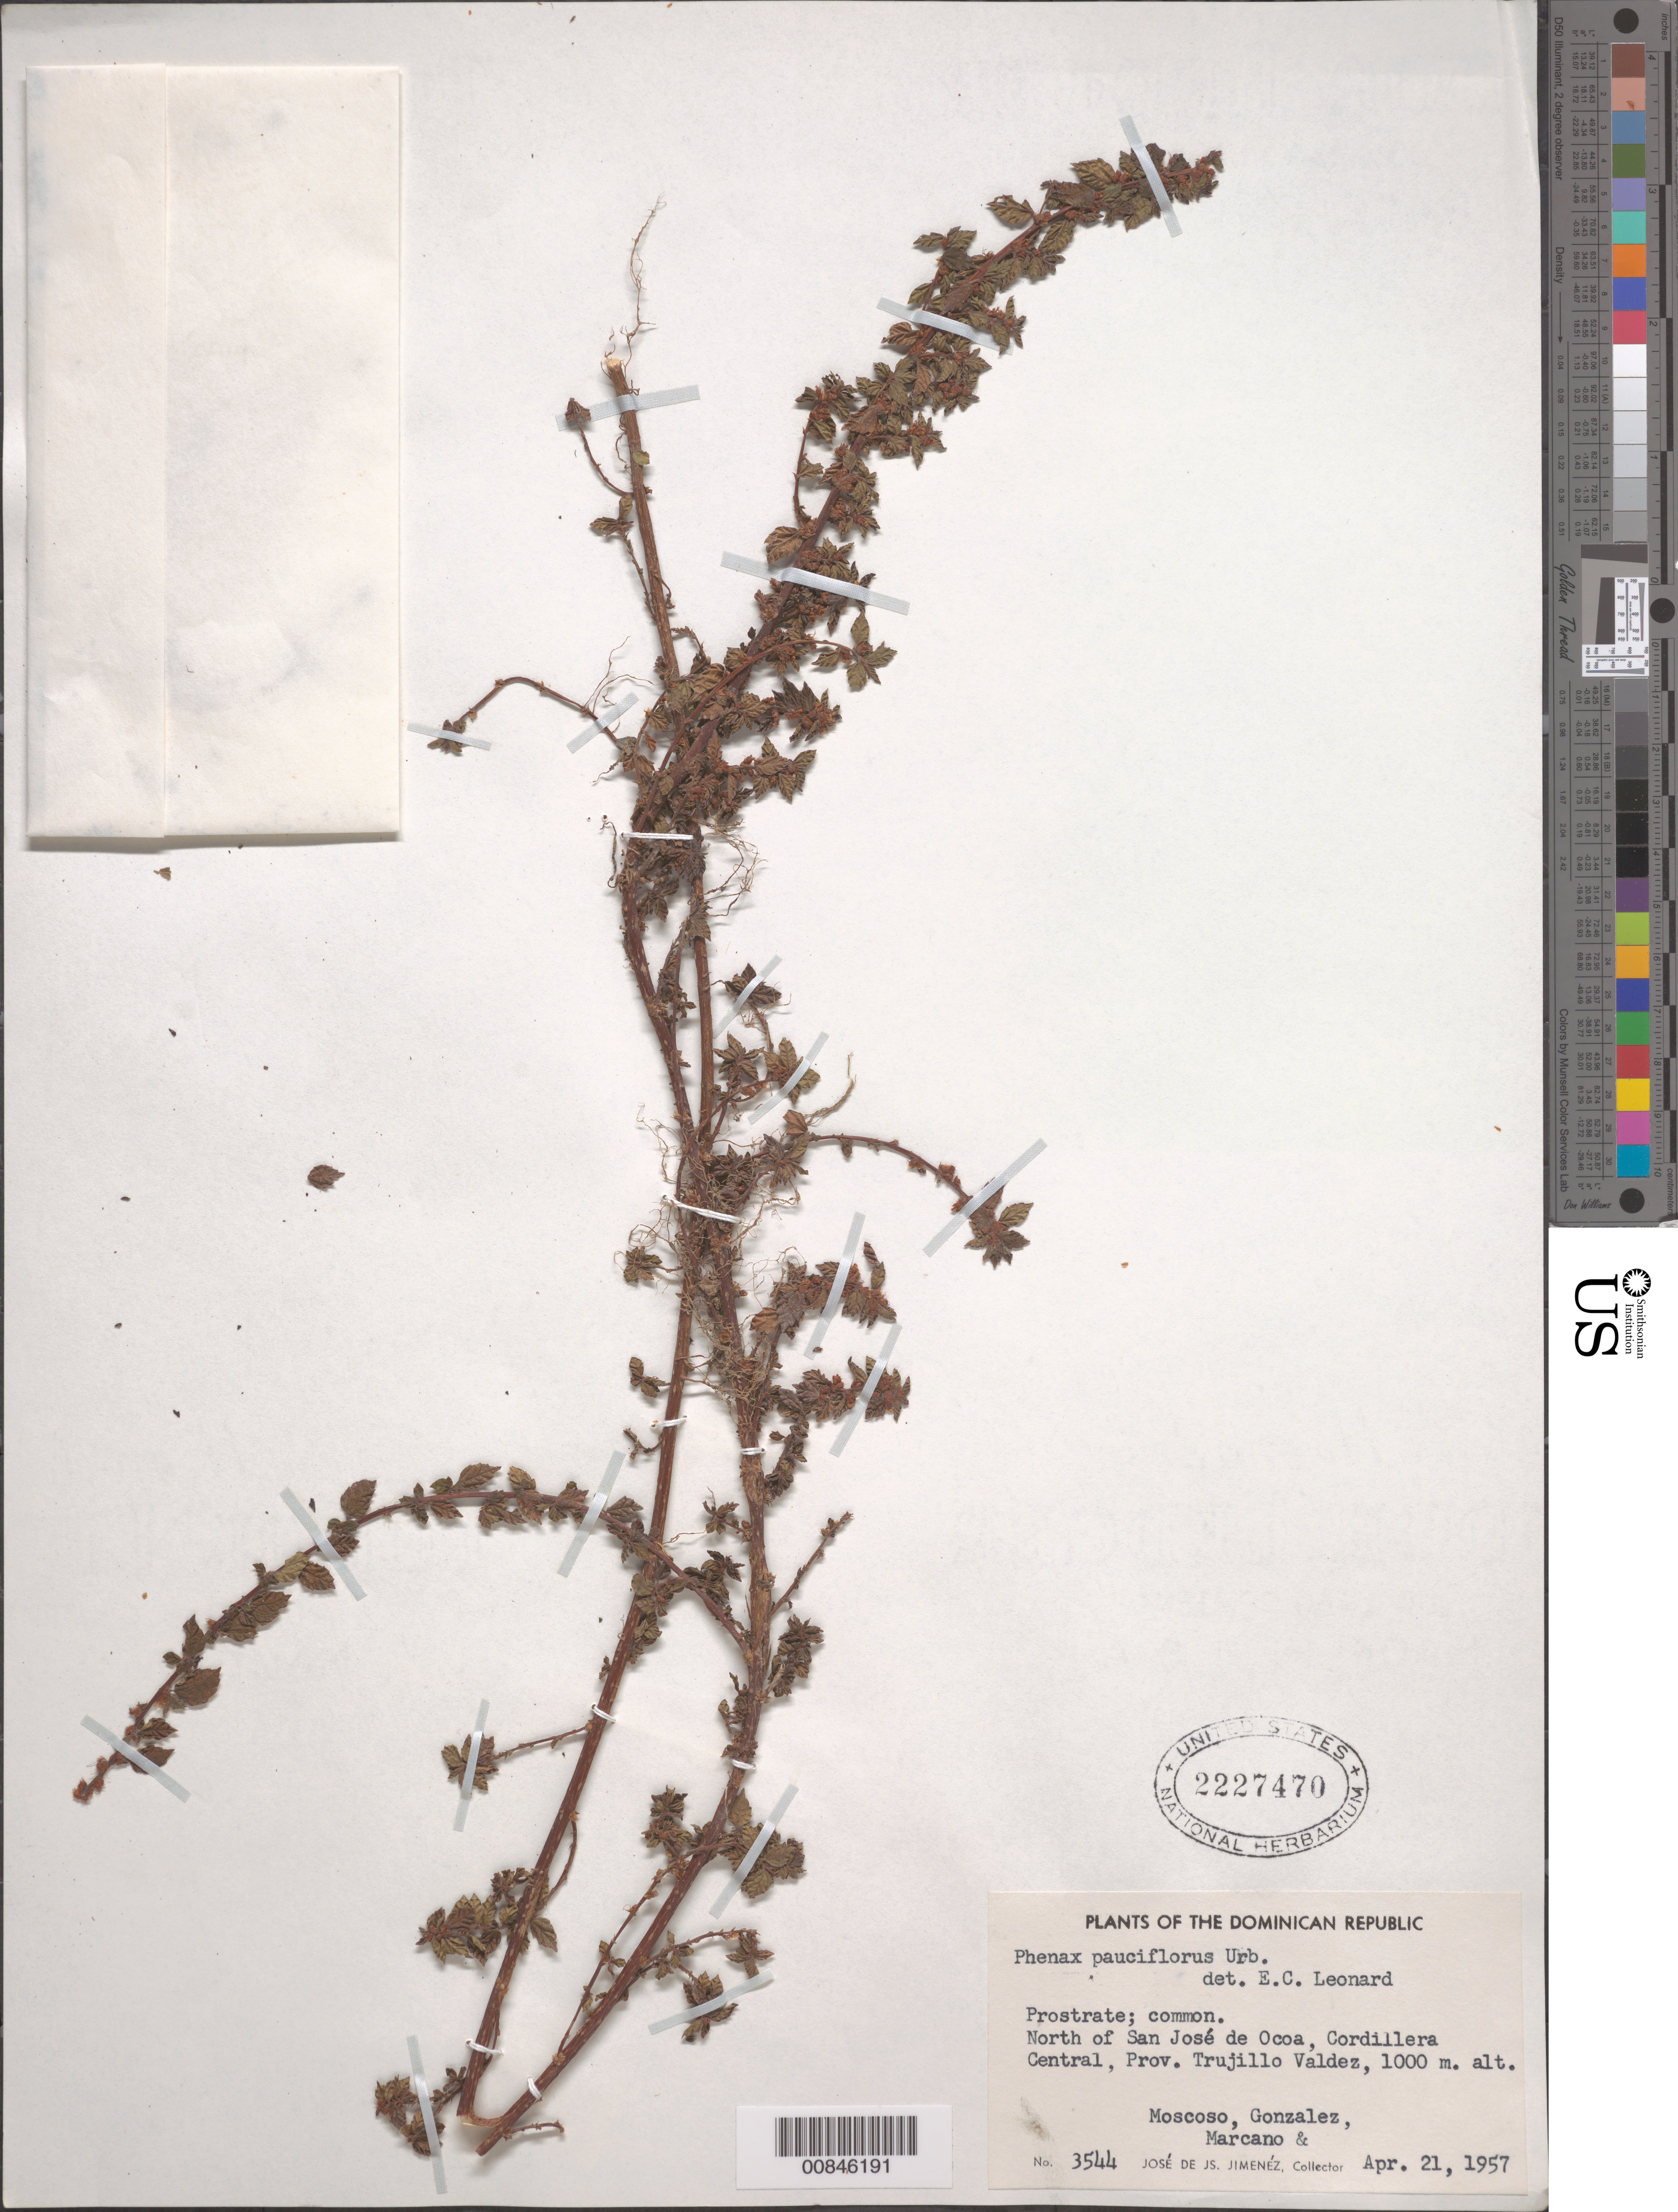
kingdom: Plantae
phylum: Tracheophyta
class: Magnoliopsida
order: Rosales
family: Urticaceae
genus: Phenax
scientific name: Phenax pauciflorus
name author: Urb.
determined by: Leonard, Emery C., (US)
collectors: J. J. Jiménez, -. Moscoso, -. Gonzalez & E. J. Marcano F.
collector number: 3544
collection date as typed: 21 Apr 1957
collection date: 1957-04-21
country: Dominican Republic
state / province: Peravia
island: Hispaniola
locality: North of San José de Ocoa, Cordillera Central, Prov. Trujillo Valdez (obsolete).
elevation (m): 1000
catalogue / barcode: US 2227470